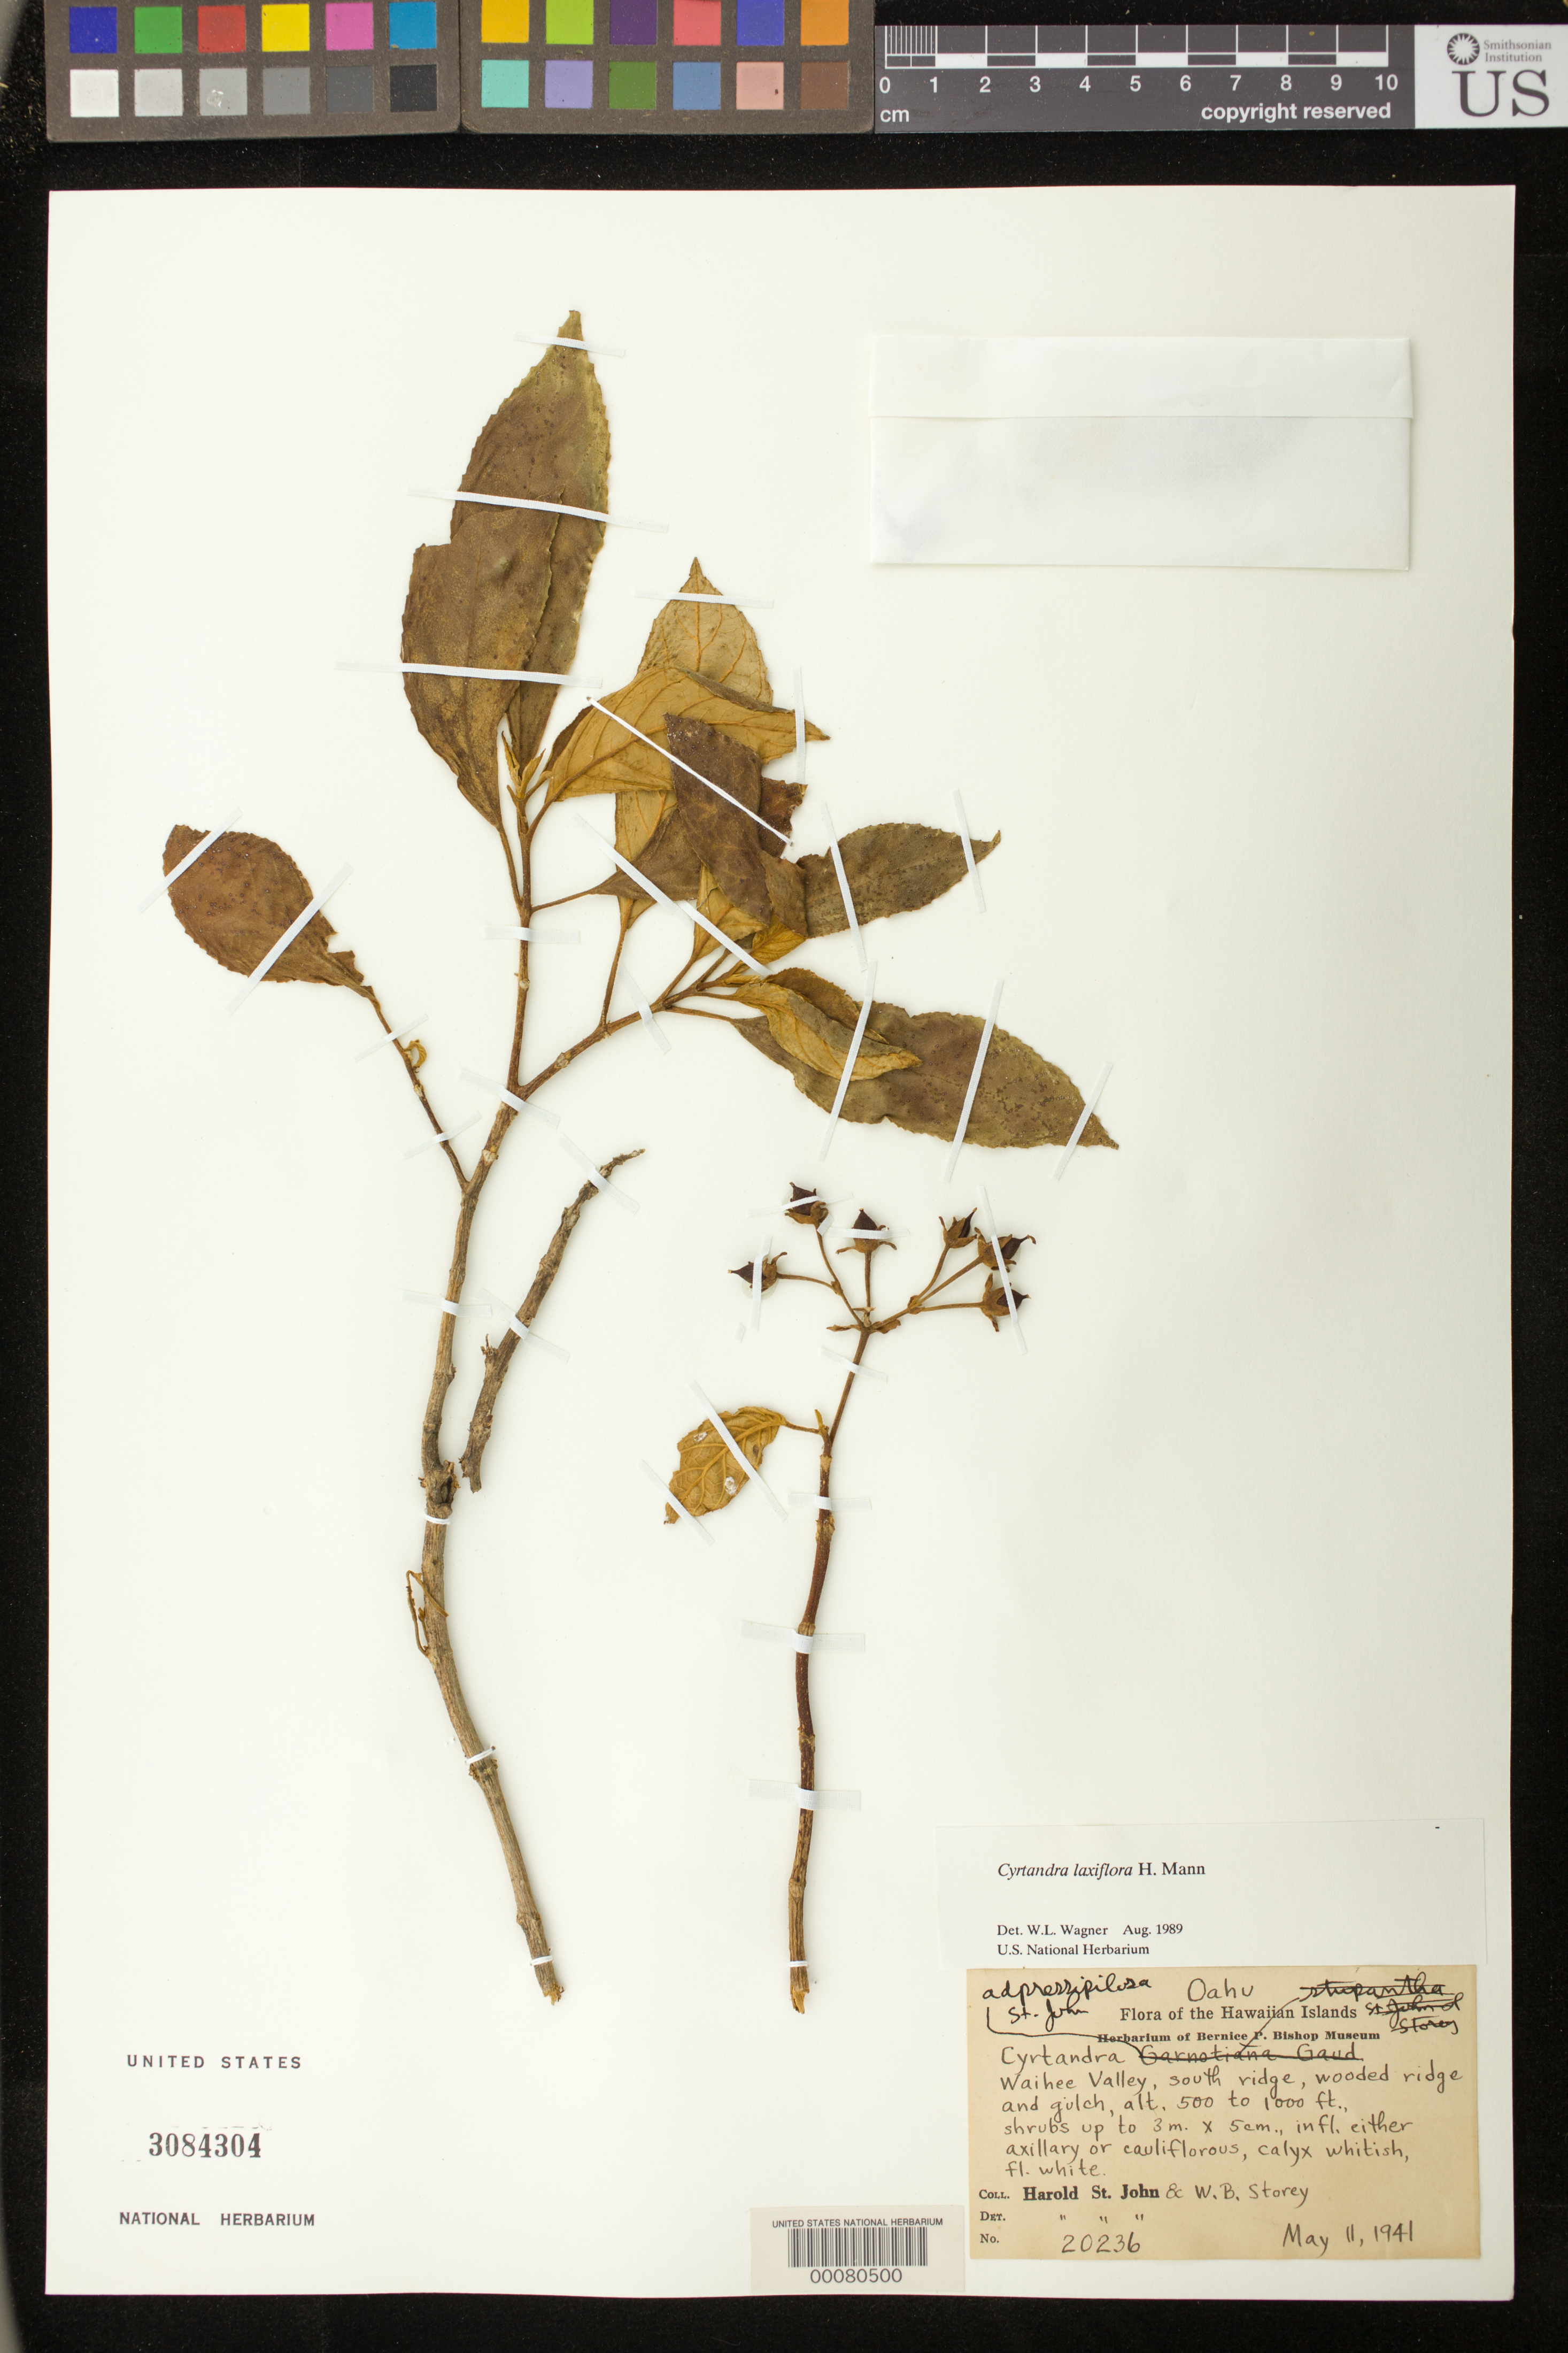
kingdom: Plantae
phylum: Tracheophyta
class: Magnoliopsida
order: Lamiales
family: Gesneriaceae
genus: Cyrtandra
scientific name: Cyrtandra adpressipilosa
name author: H. St. John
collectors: H. St. John & W. Storey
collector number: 20236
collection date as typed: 11 May 1941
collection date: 1941-05-11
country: United States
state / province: Hawaii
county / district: Honolulu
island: Oahu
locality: Waihee valley, south ridge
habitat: Wooded ridge and gulch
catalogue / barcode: US 3084304